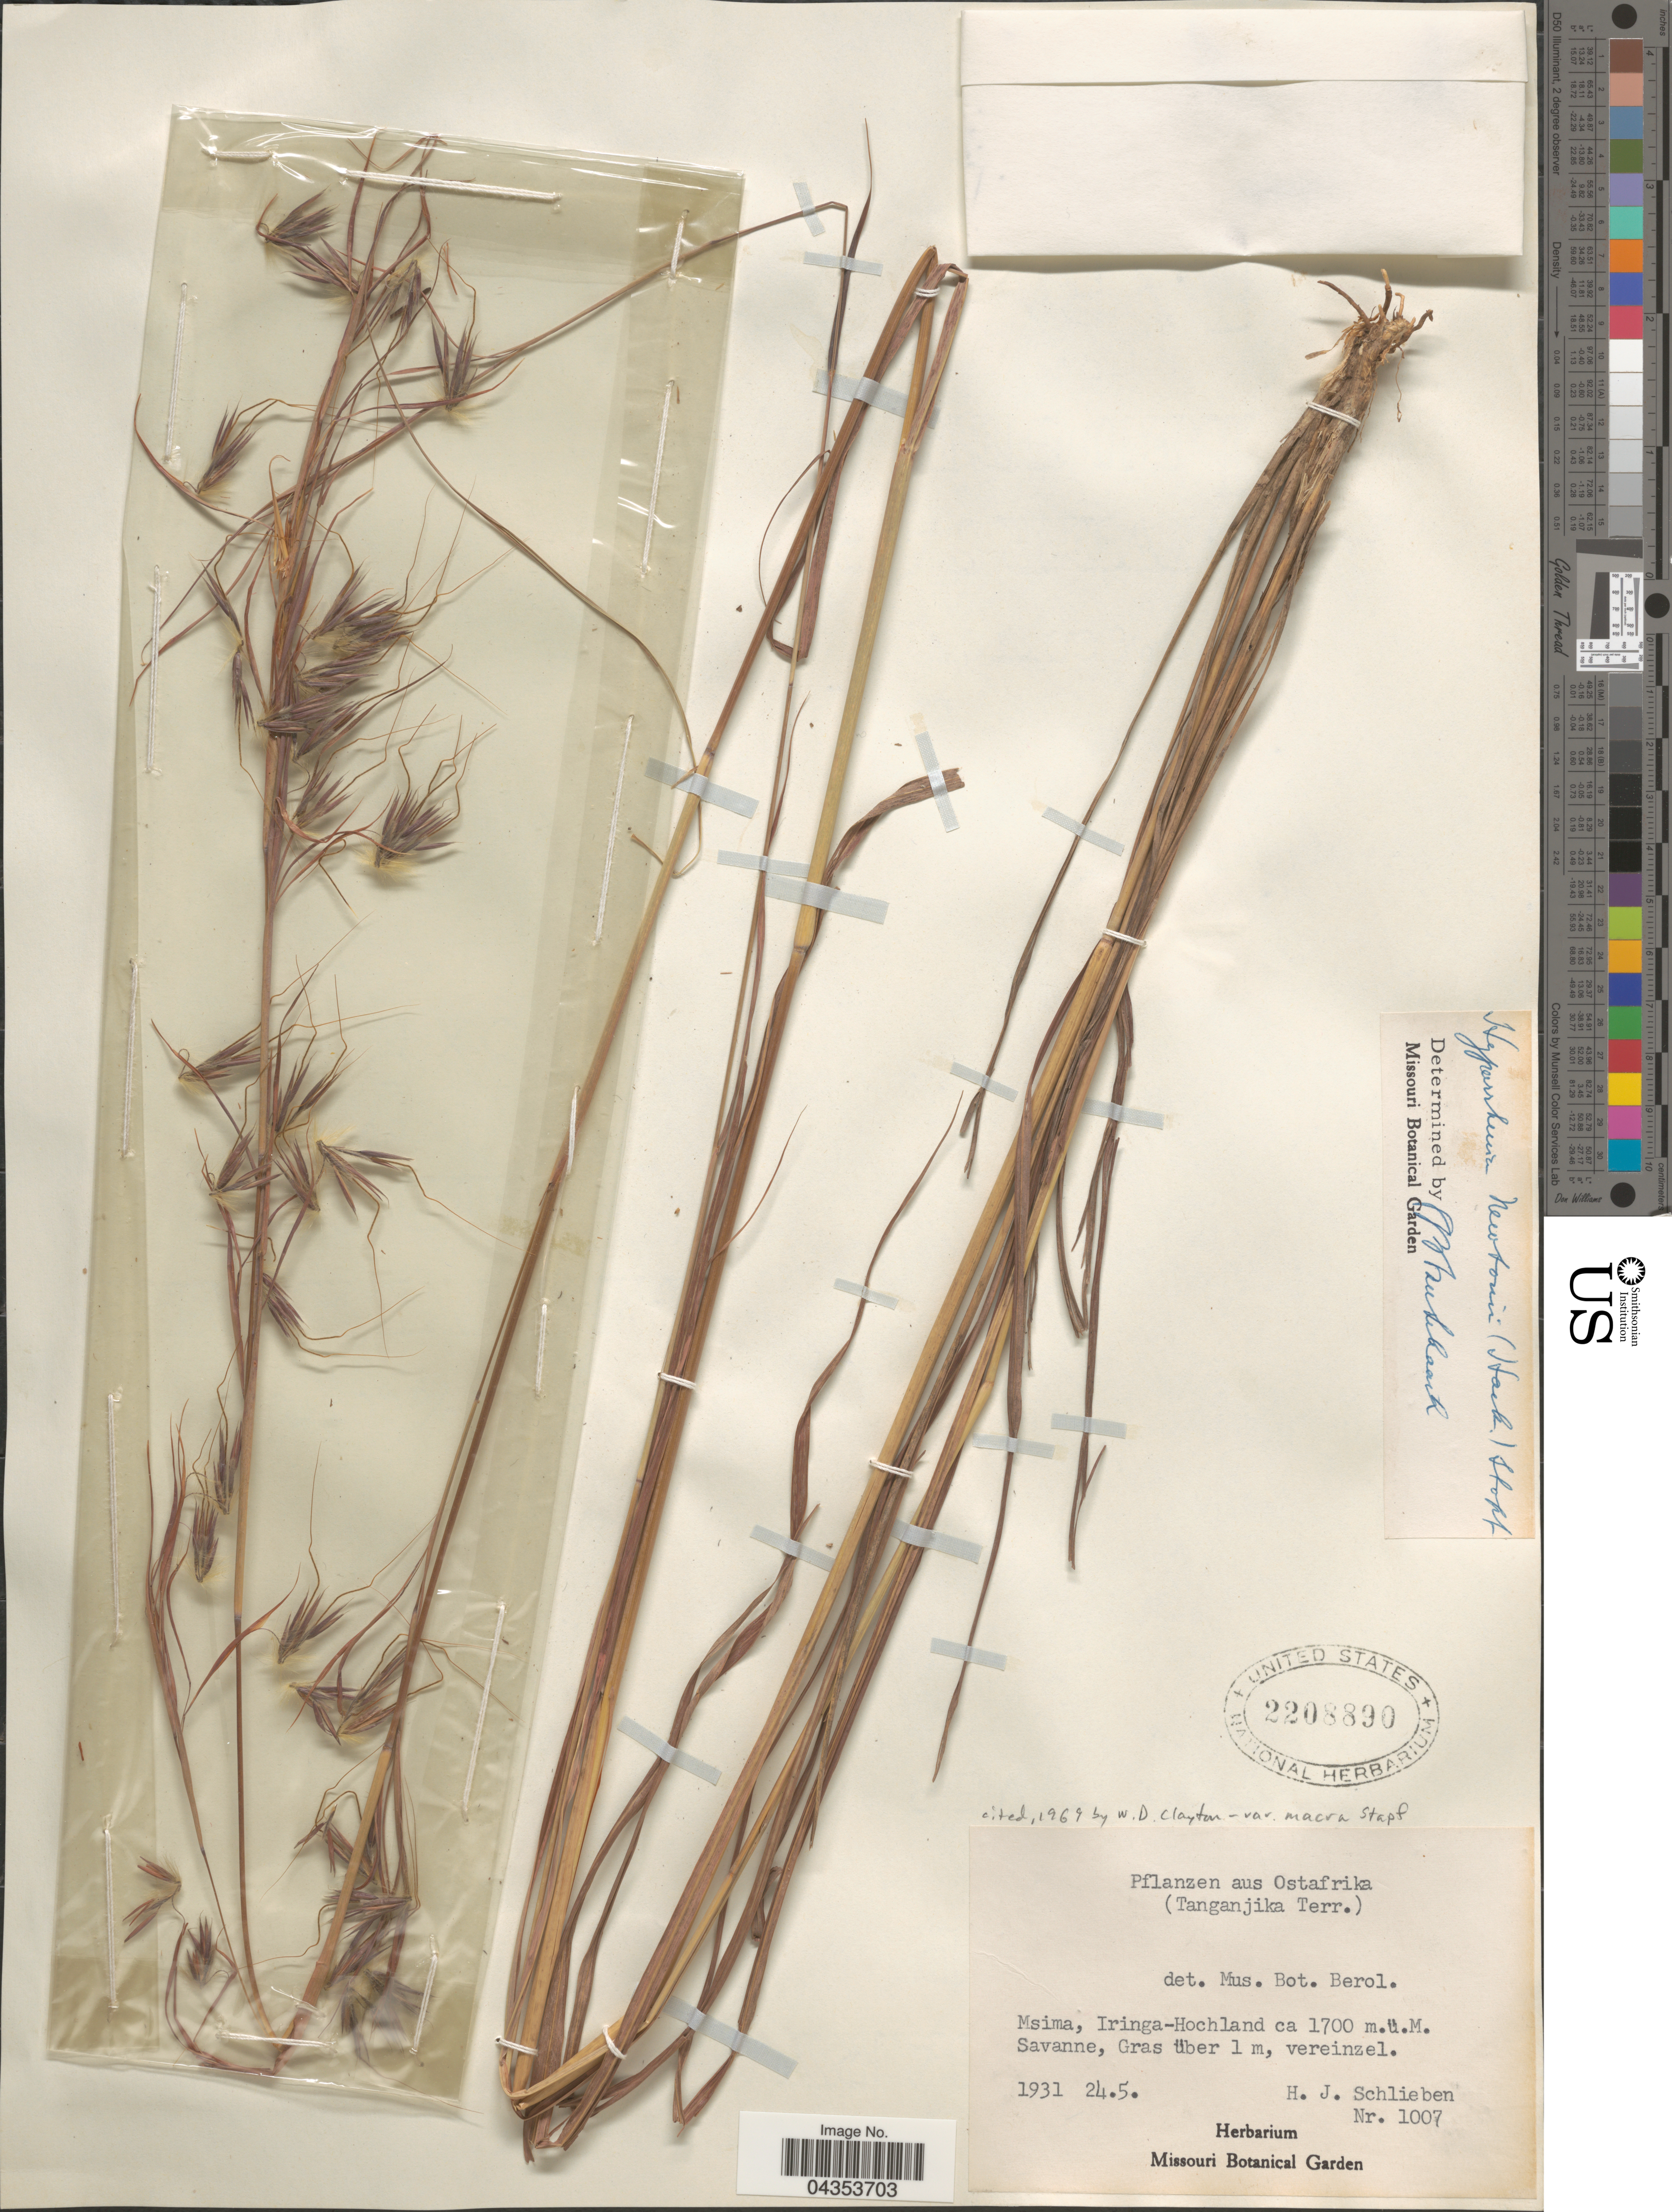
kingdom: Plantae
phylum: Tracheophyta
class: Liliopsida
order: Poales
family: Poaceae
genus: Hyparrhenia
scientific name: Hyparrhenia newtonii var. macra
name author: Stapf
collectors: H. J. Schlieben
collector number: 1007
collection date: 1931-05-24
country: Tanzania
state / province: Iringa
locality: Ostafrika (Tanganjika Terr.). Msima, Iringa-Hochland.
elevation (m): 1700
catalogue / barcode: US 2208890